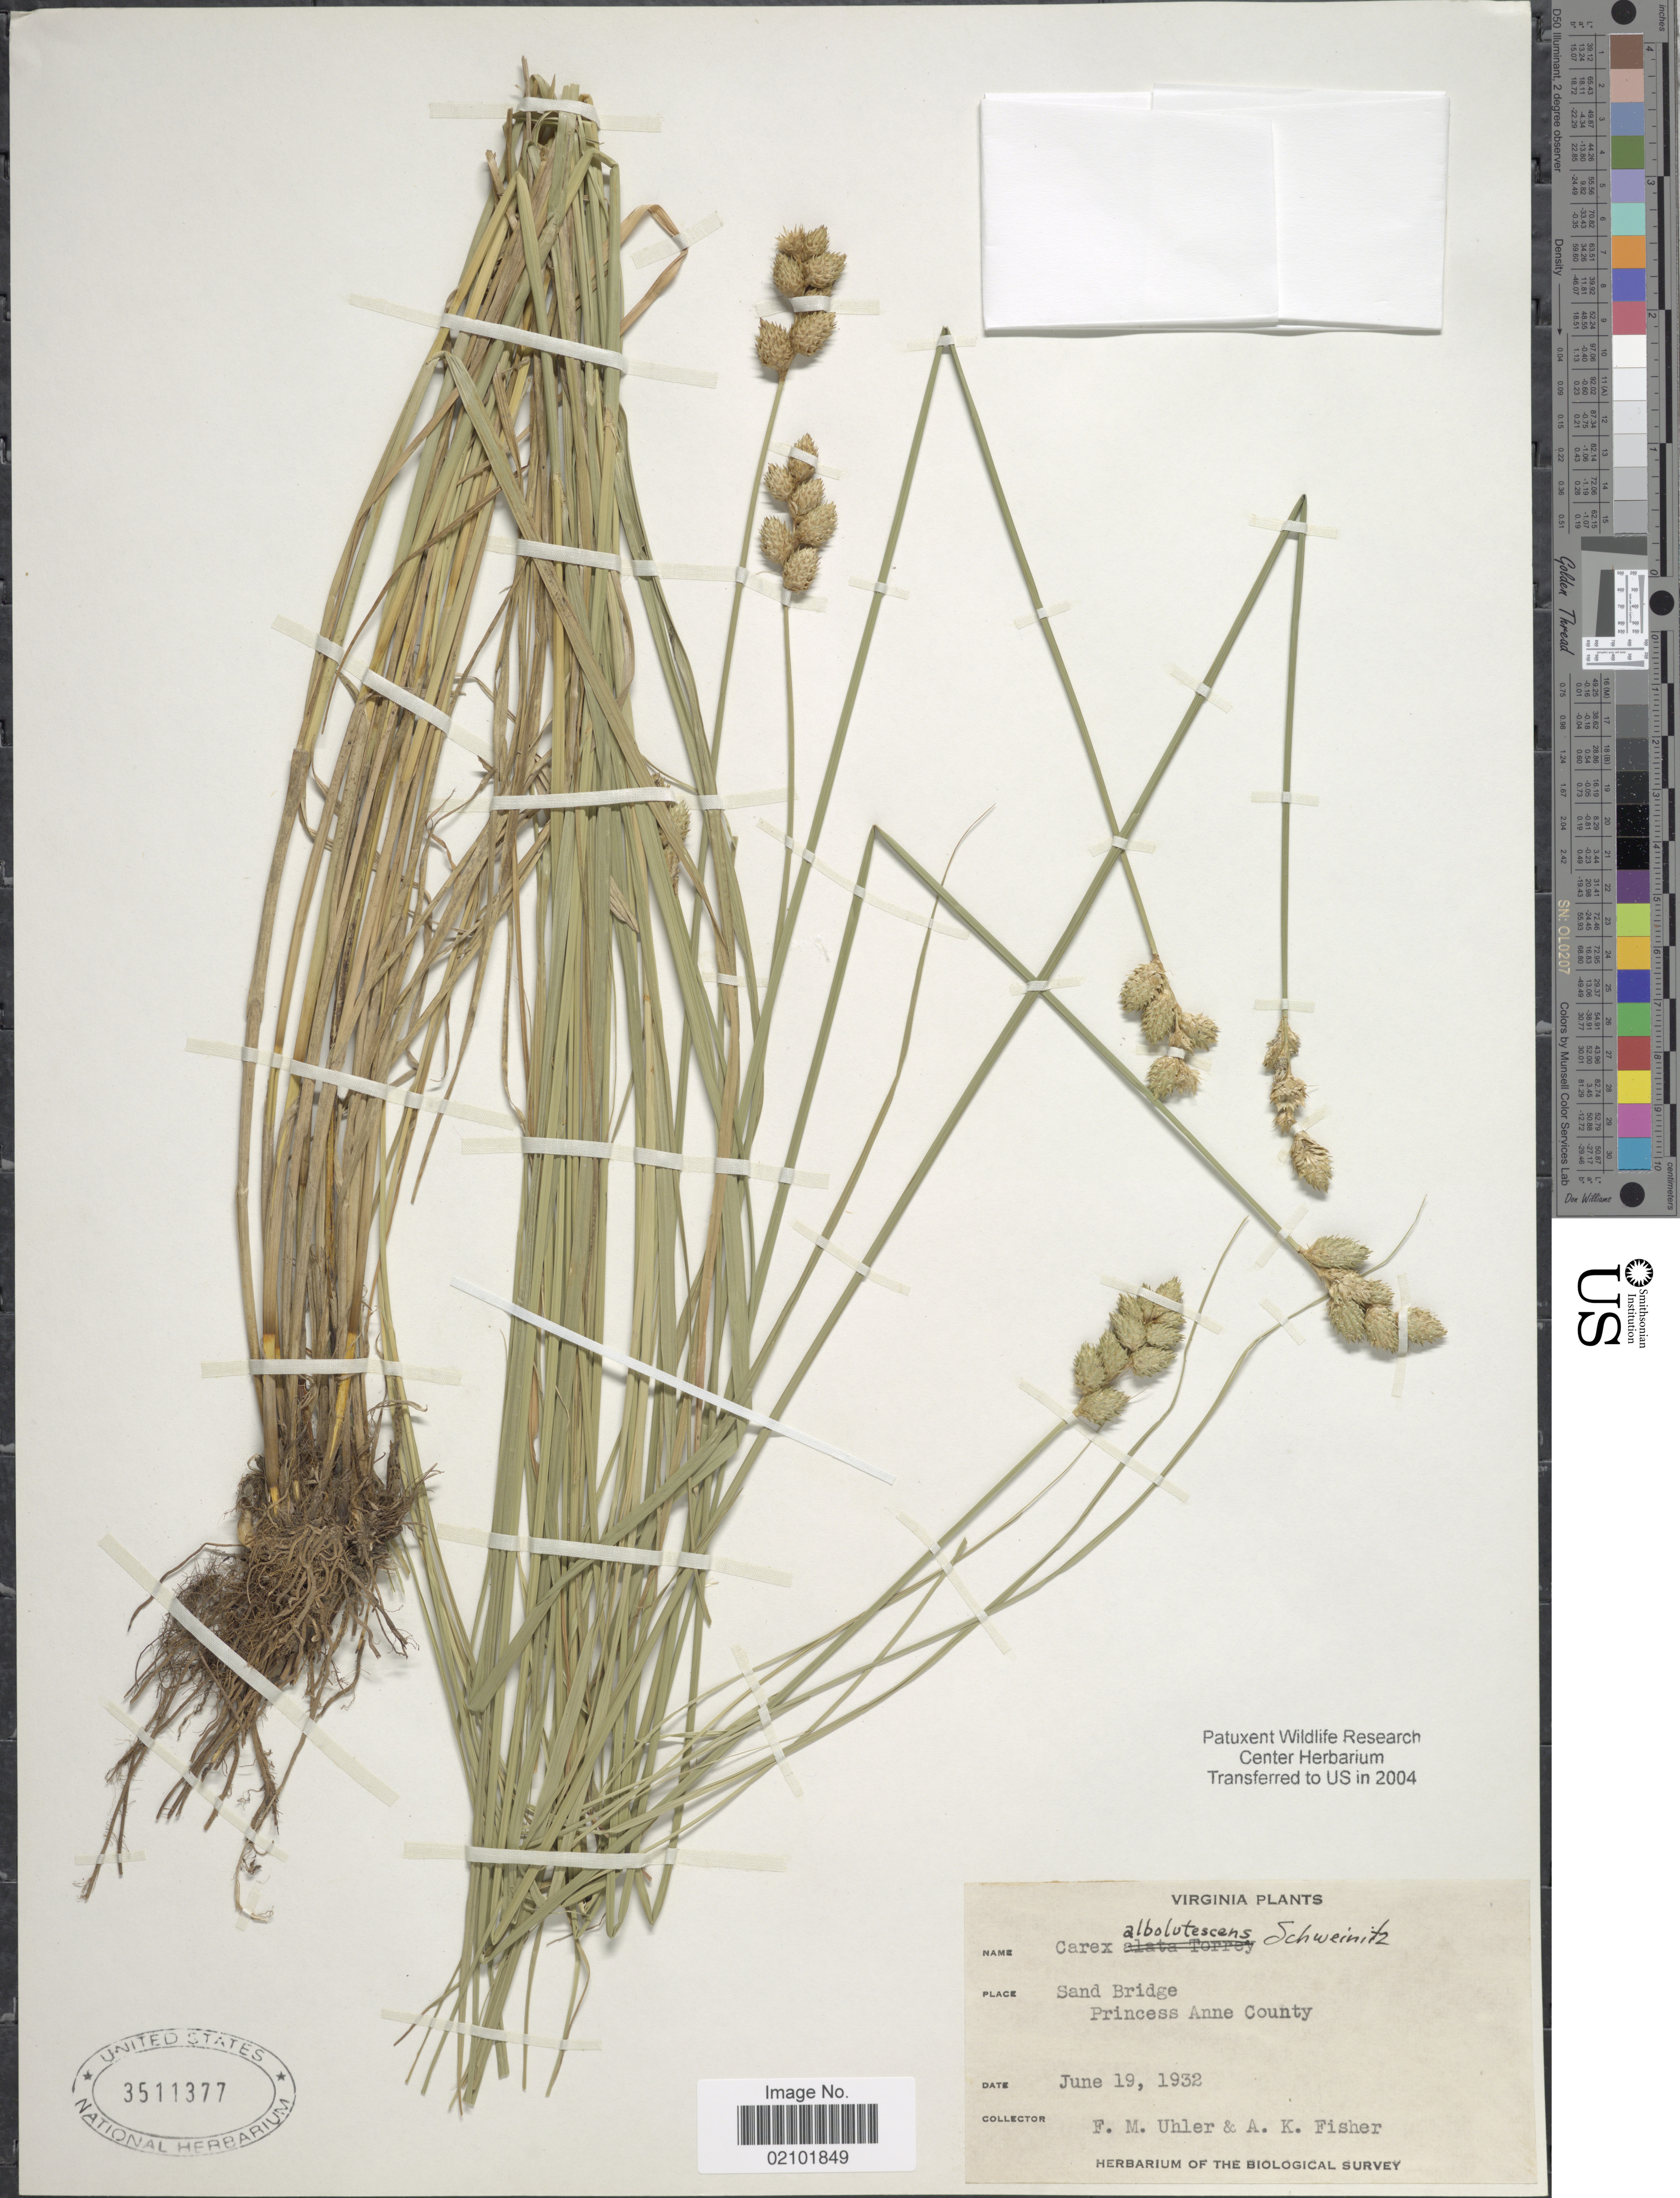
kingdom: Plantae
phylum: Tracheophyta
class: Liliopsida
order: Poales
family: Cyperaceae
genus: Carex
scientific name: Carex albolutescens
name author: Schwein.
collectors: F. M. Uhler & A. K. Fisher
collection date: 1932-06-19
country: United States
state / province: Virginia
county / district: City of Virginia Beach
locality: Princess Anne (=historic county name)County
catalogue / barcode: US 3511377